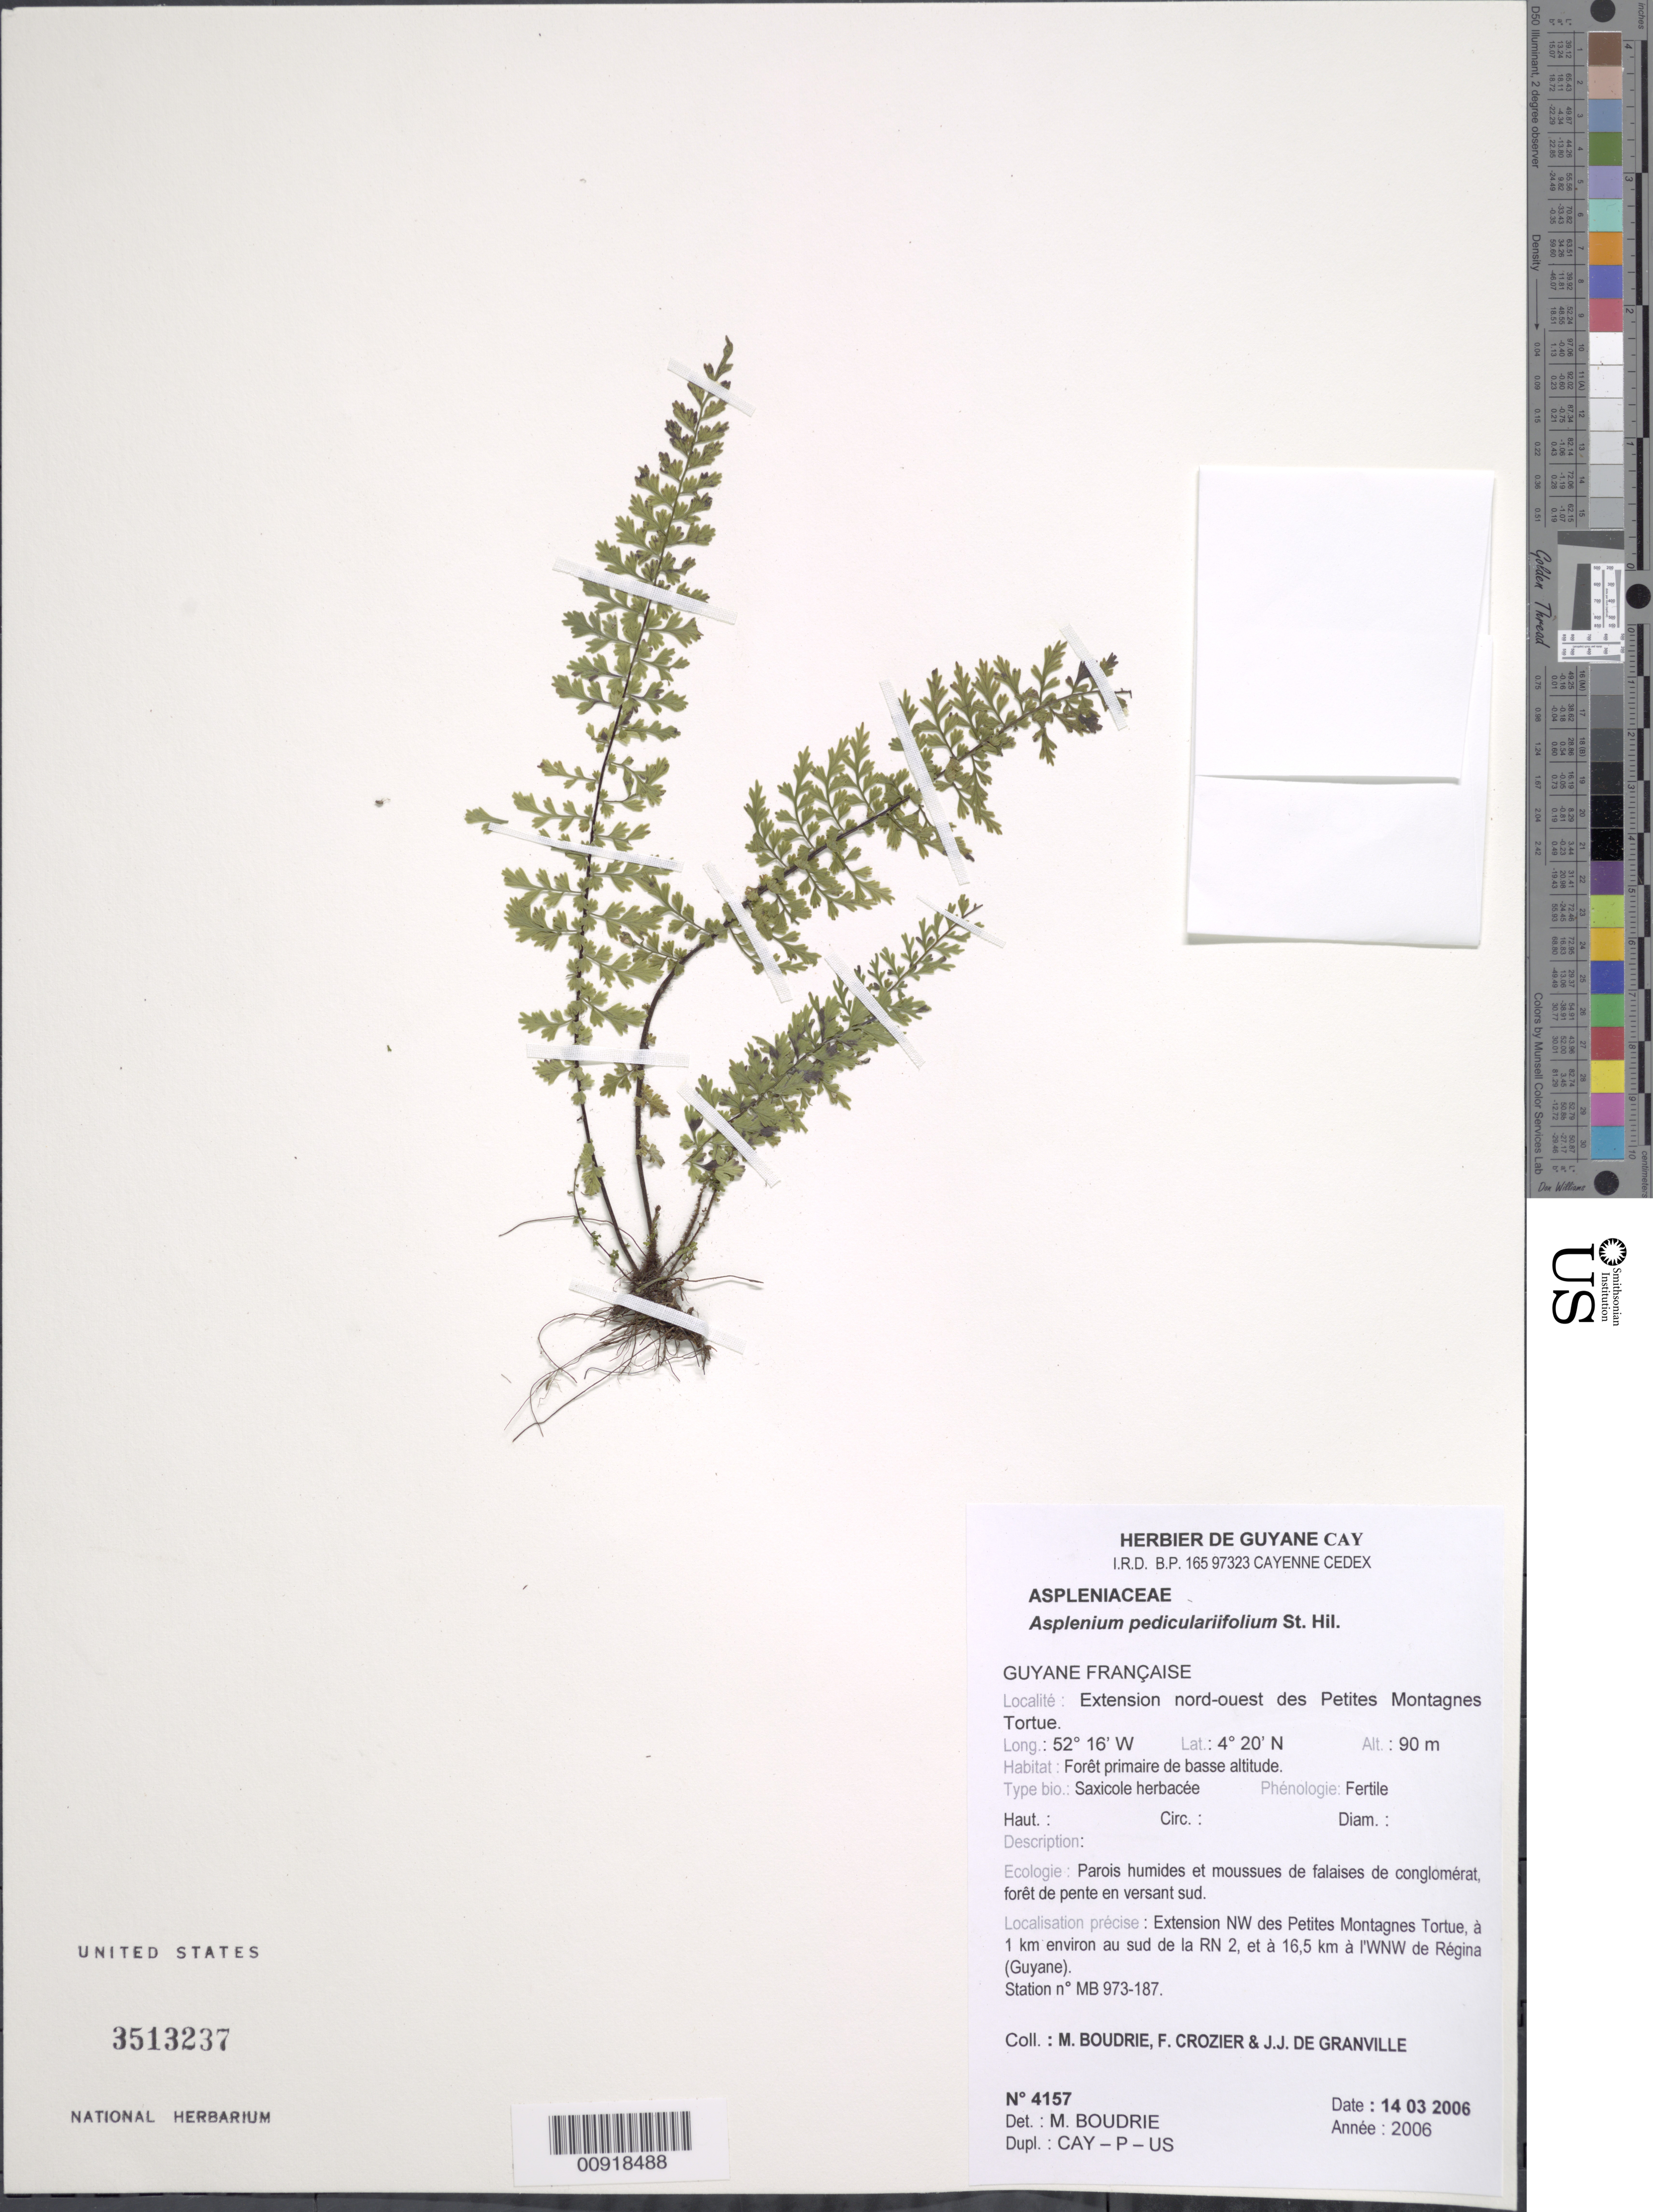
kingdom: Plantae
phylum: Tracheophyta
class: Polypodiopsida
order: Polypodiales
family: Aspleniaceae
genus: Asplenium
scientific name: Asplenium pedicularifolium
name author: A. St.-Hil.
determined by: Boudrie, M.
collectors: M. Boudrie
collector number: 4157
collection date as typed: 14-Mar-06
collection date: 2006-03-14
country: French Guiana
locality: Petites Montagnes Tortue, extension NW, 1 km au sud de la RN 2, 16.5 km WNW de Régina (Guyane)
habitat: Forêt primaire de basse altitude; parois humides et moussues de falaises de conglomérat, forêt de pente en versant sud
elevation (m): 90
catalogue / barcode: US 3513237